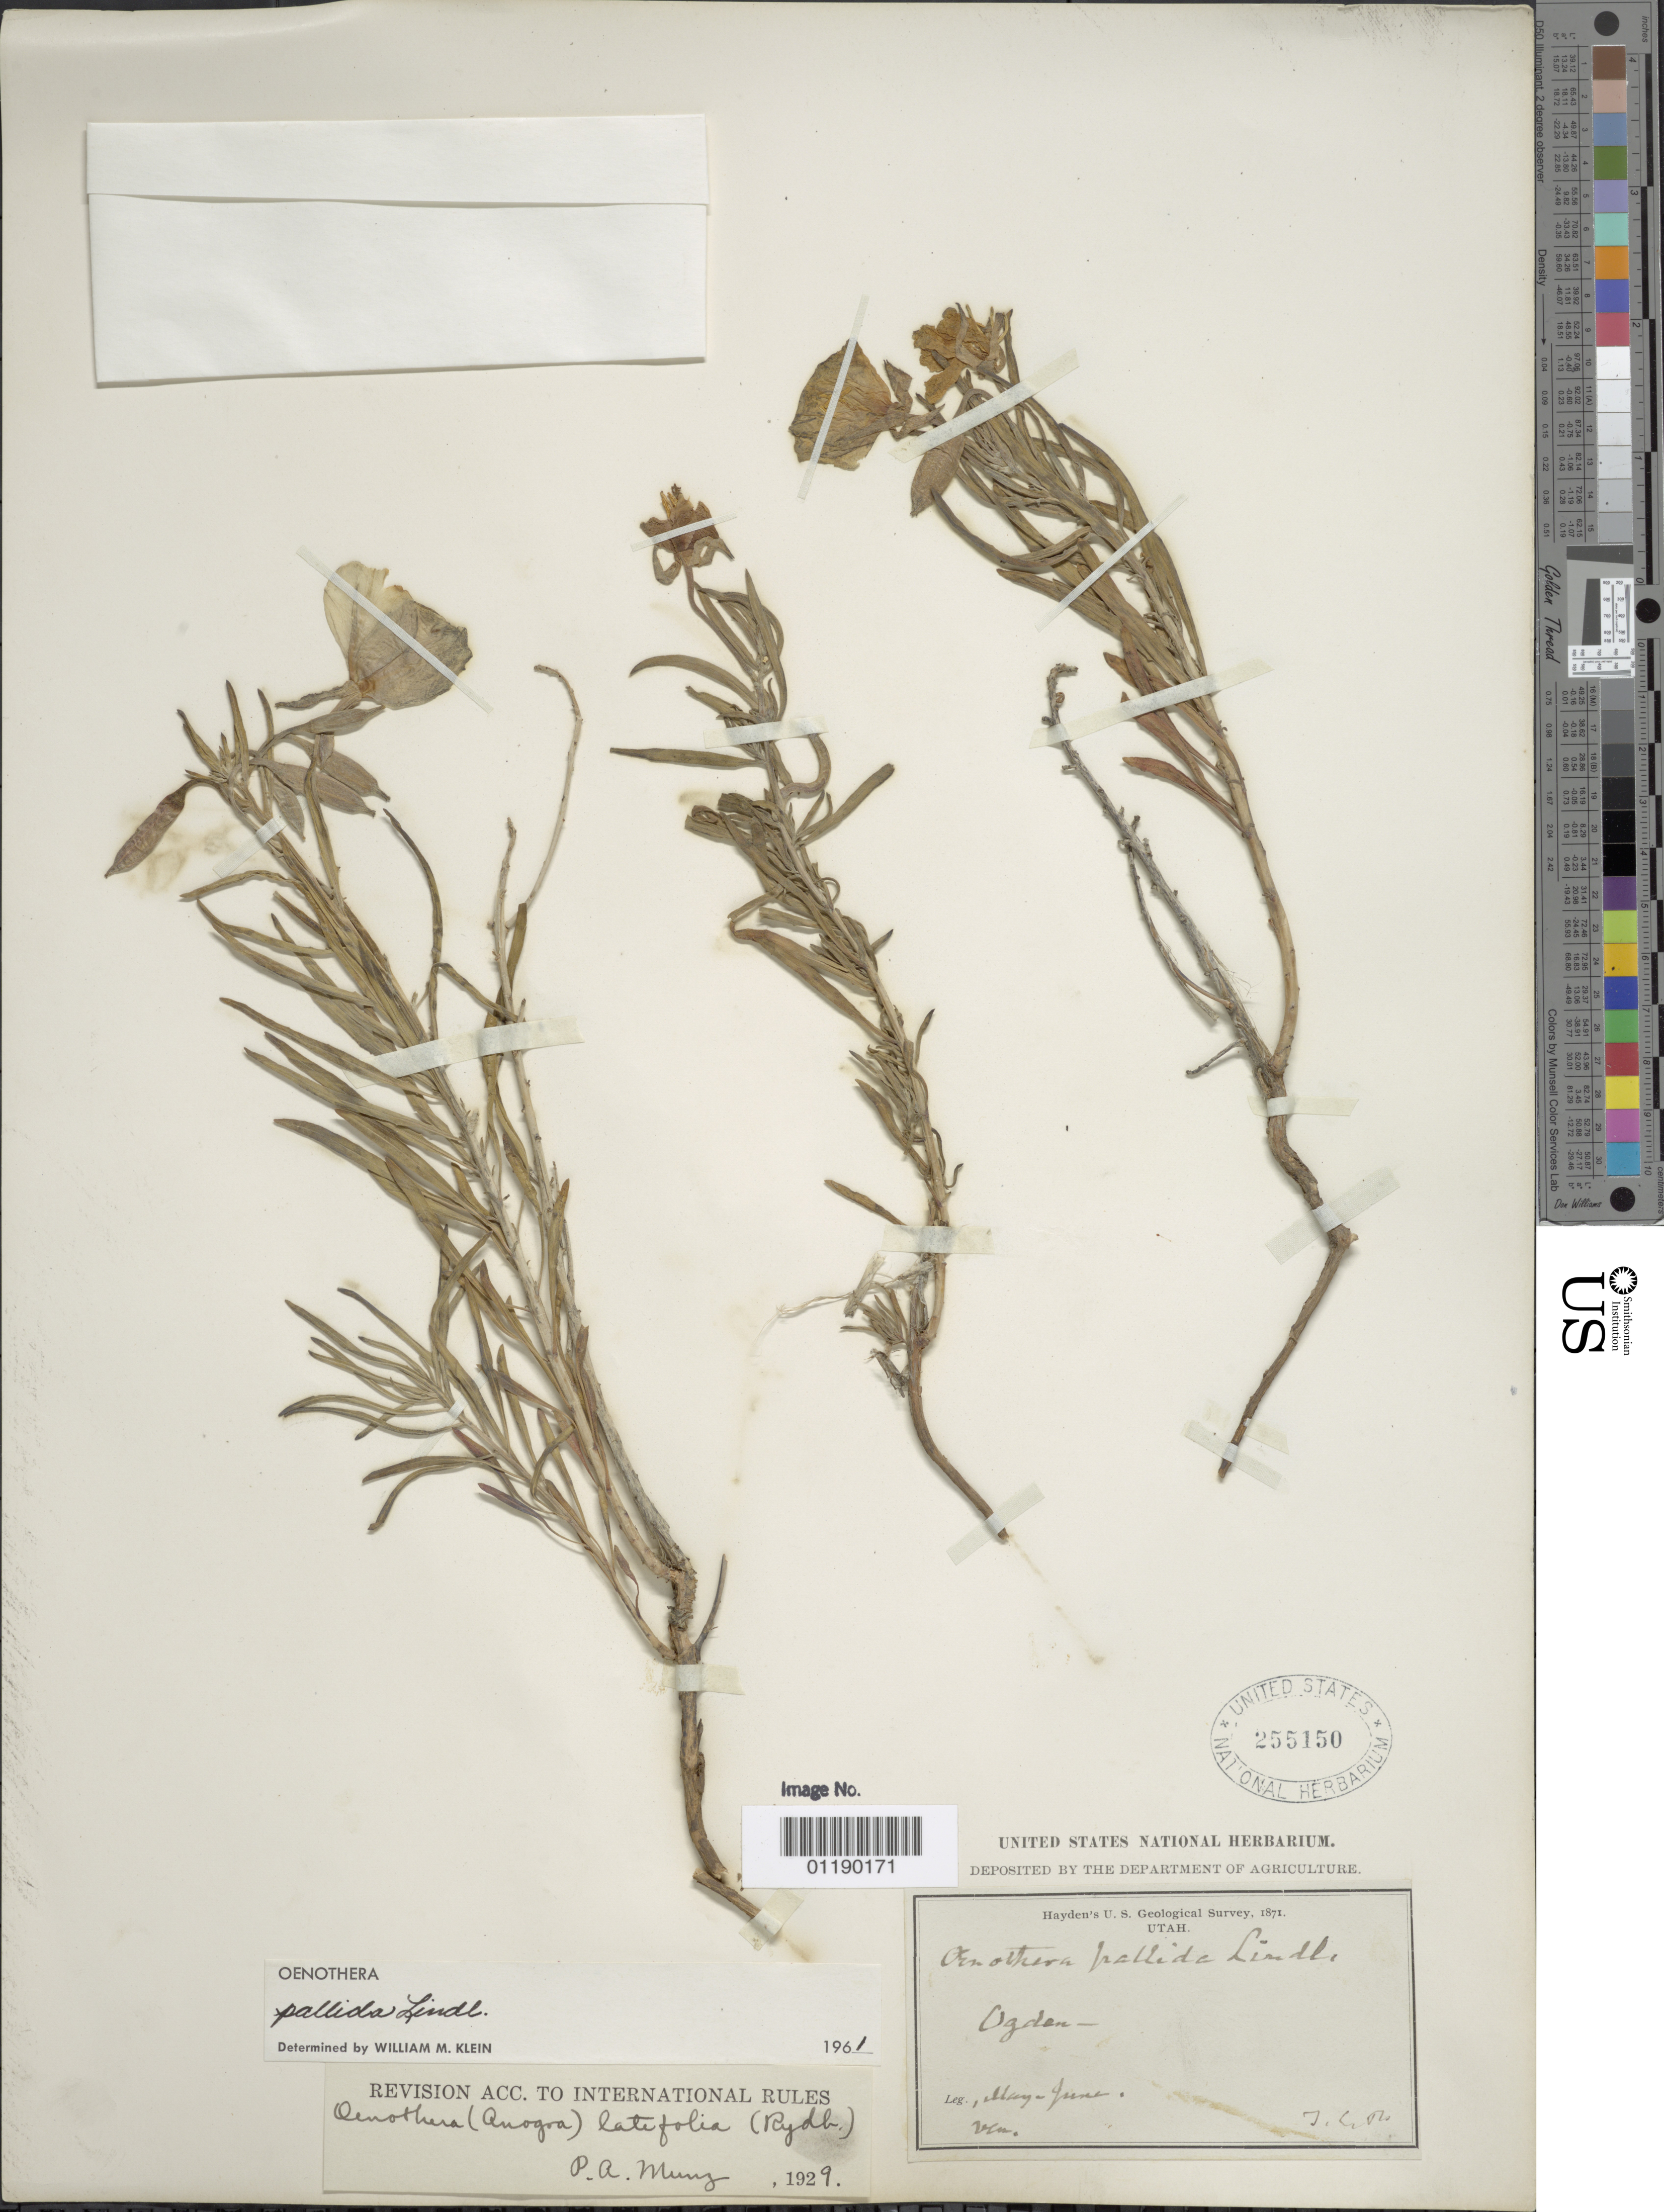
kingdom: Plantae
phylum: Tracheophyta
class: Magnoliopsida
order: Myrtales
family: Onagraceae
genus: Oenothera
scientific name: Oenothera pallida subsp. pallida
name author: Lindl.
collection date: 1871-05/1871-06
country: United States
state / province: Utah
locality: Ogden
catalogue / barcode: US 255150